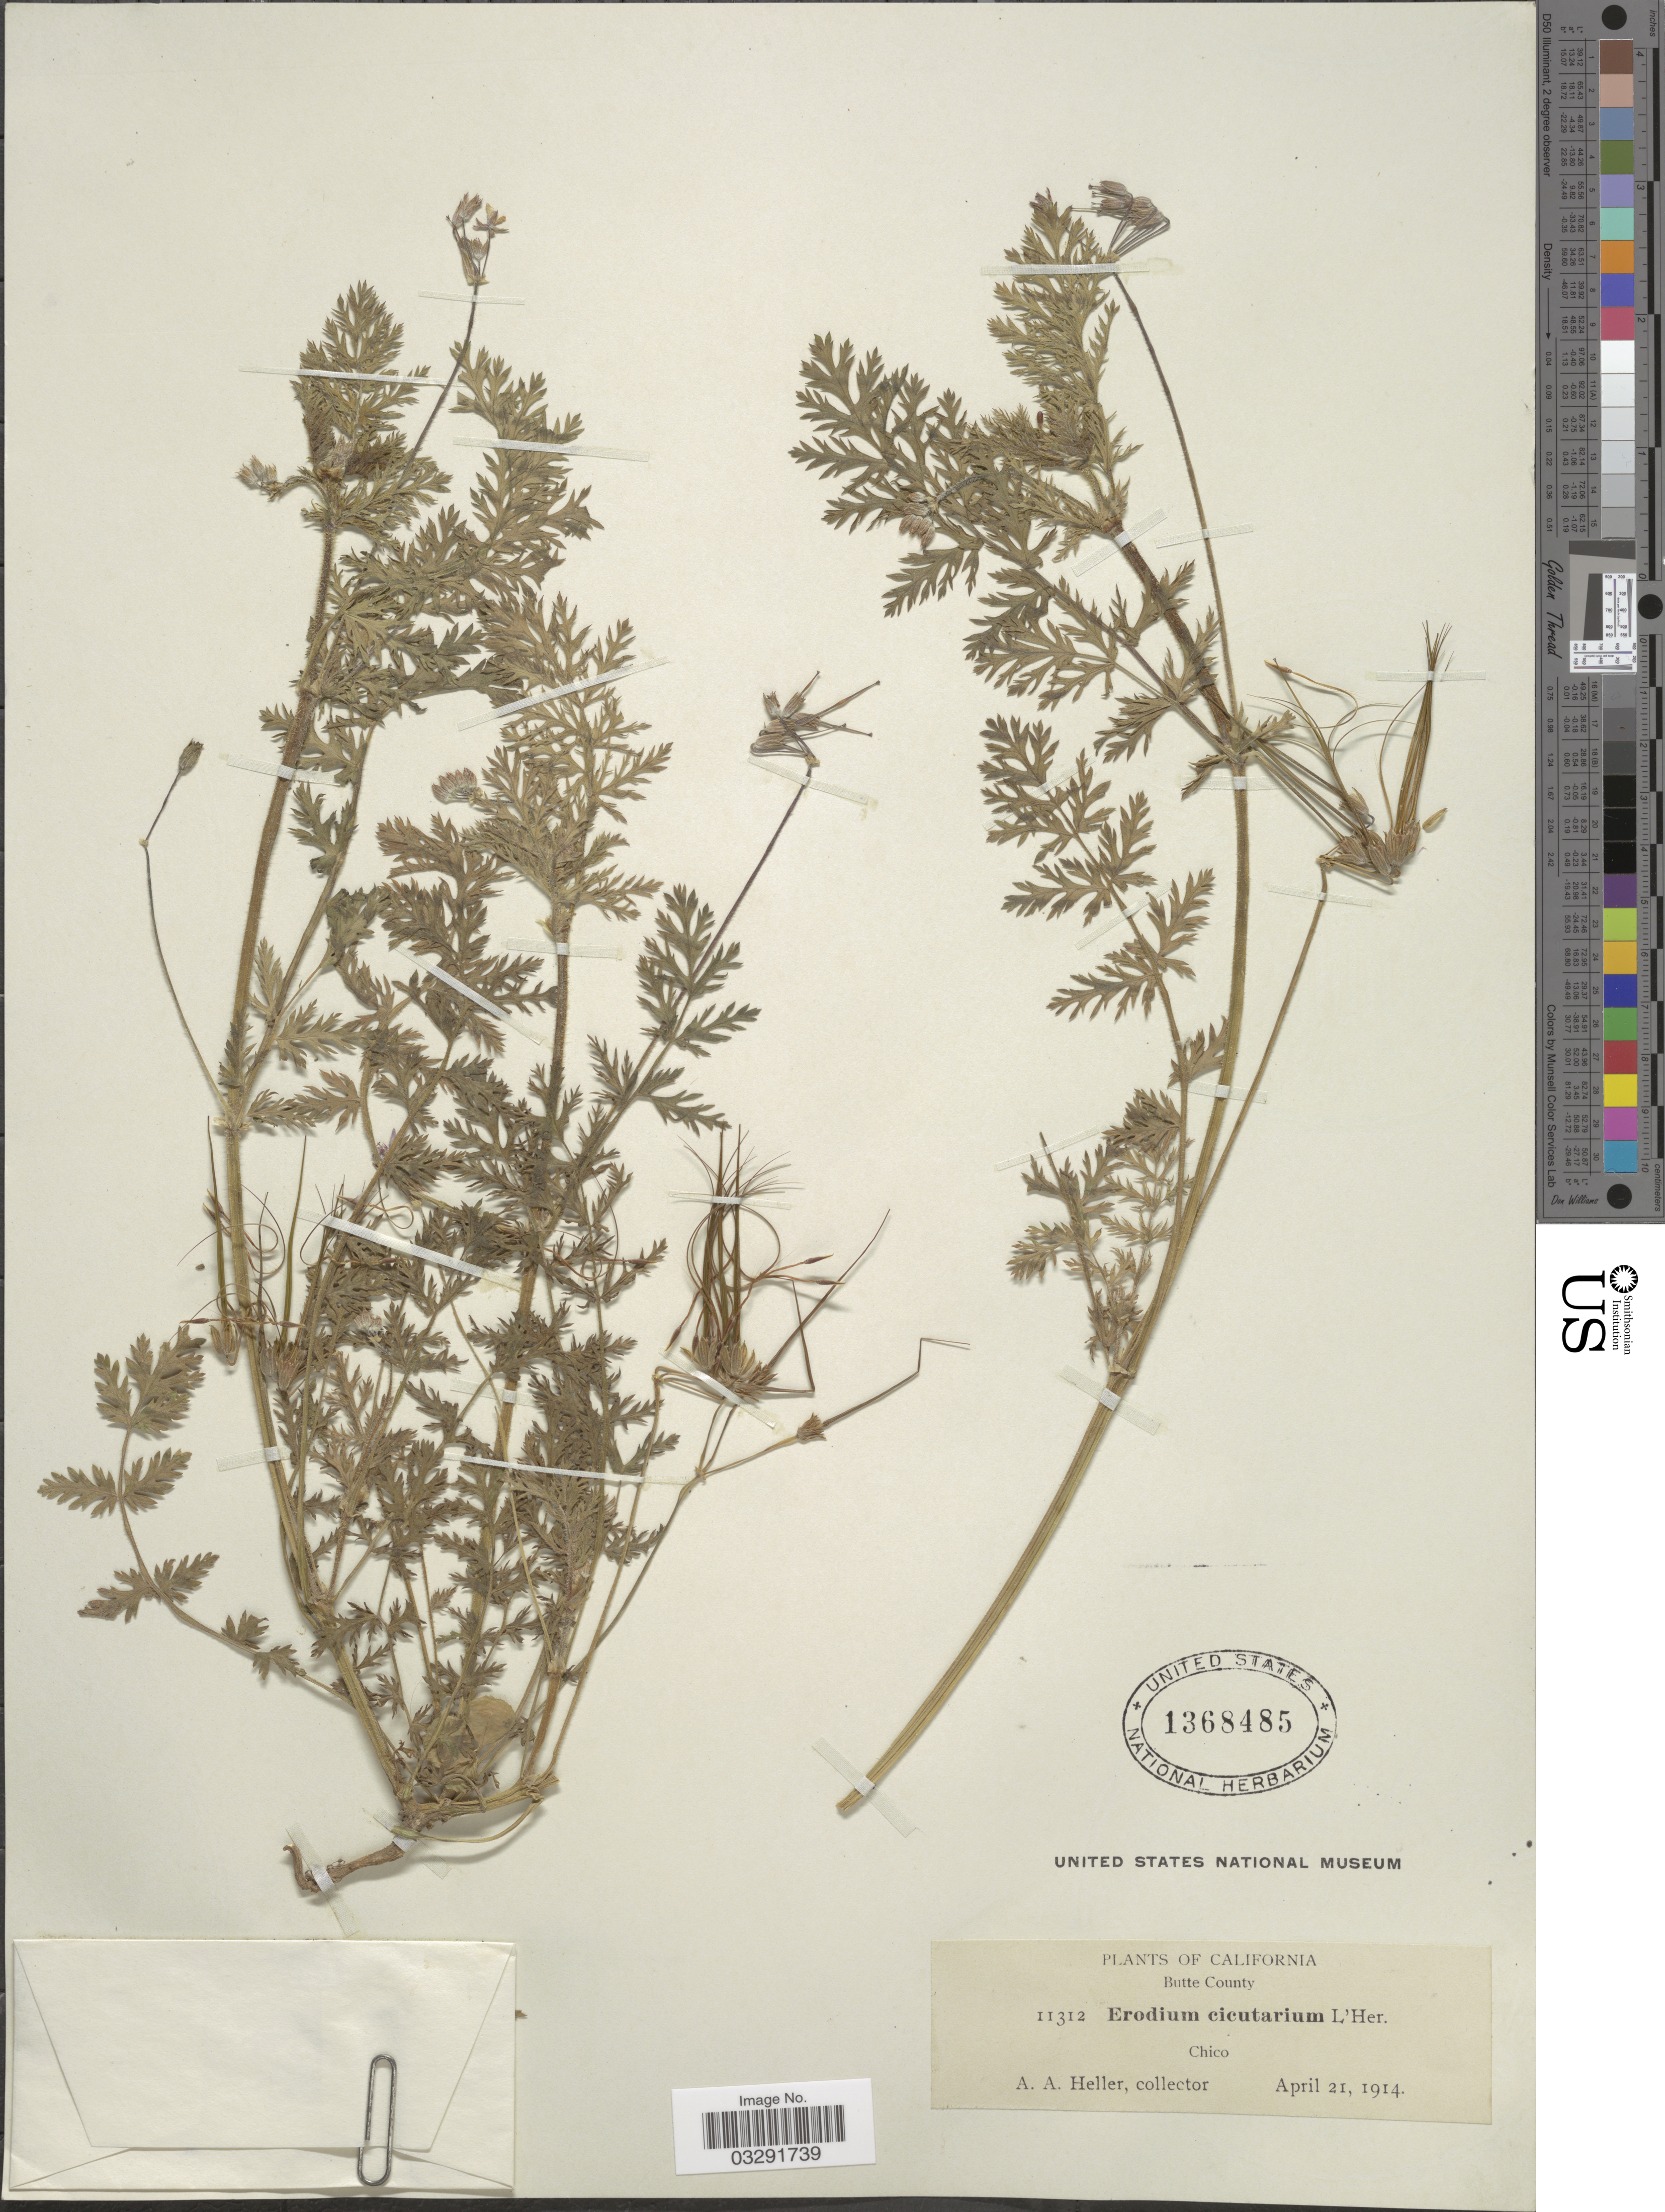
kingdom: Plantae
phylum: Tracheophyta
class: Magnoliopsida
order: Geraniales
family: Geraniaceae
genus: Erodium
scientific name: Erodium cicutarium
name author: (L.) L'Hér.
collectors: A. A. Heller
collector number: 11312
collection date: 1914-04-21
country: United States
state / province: California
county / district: Butte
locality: Butte County. Chico.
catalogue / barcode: US 1368485